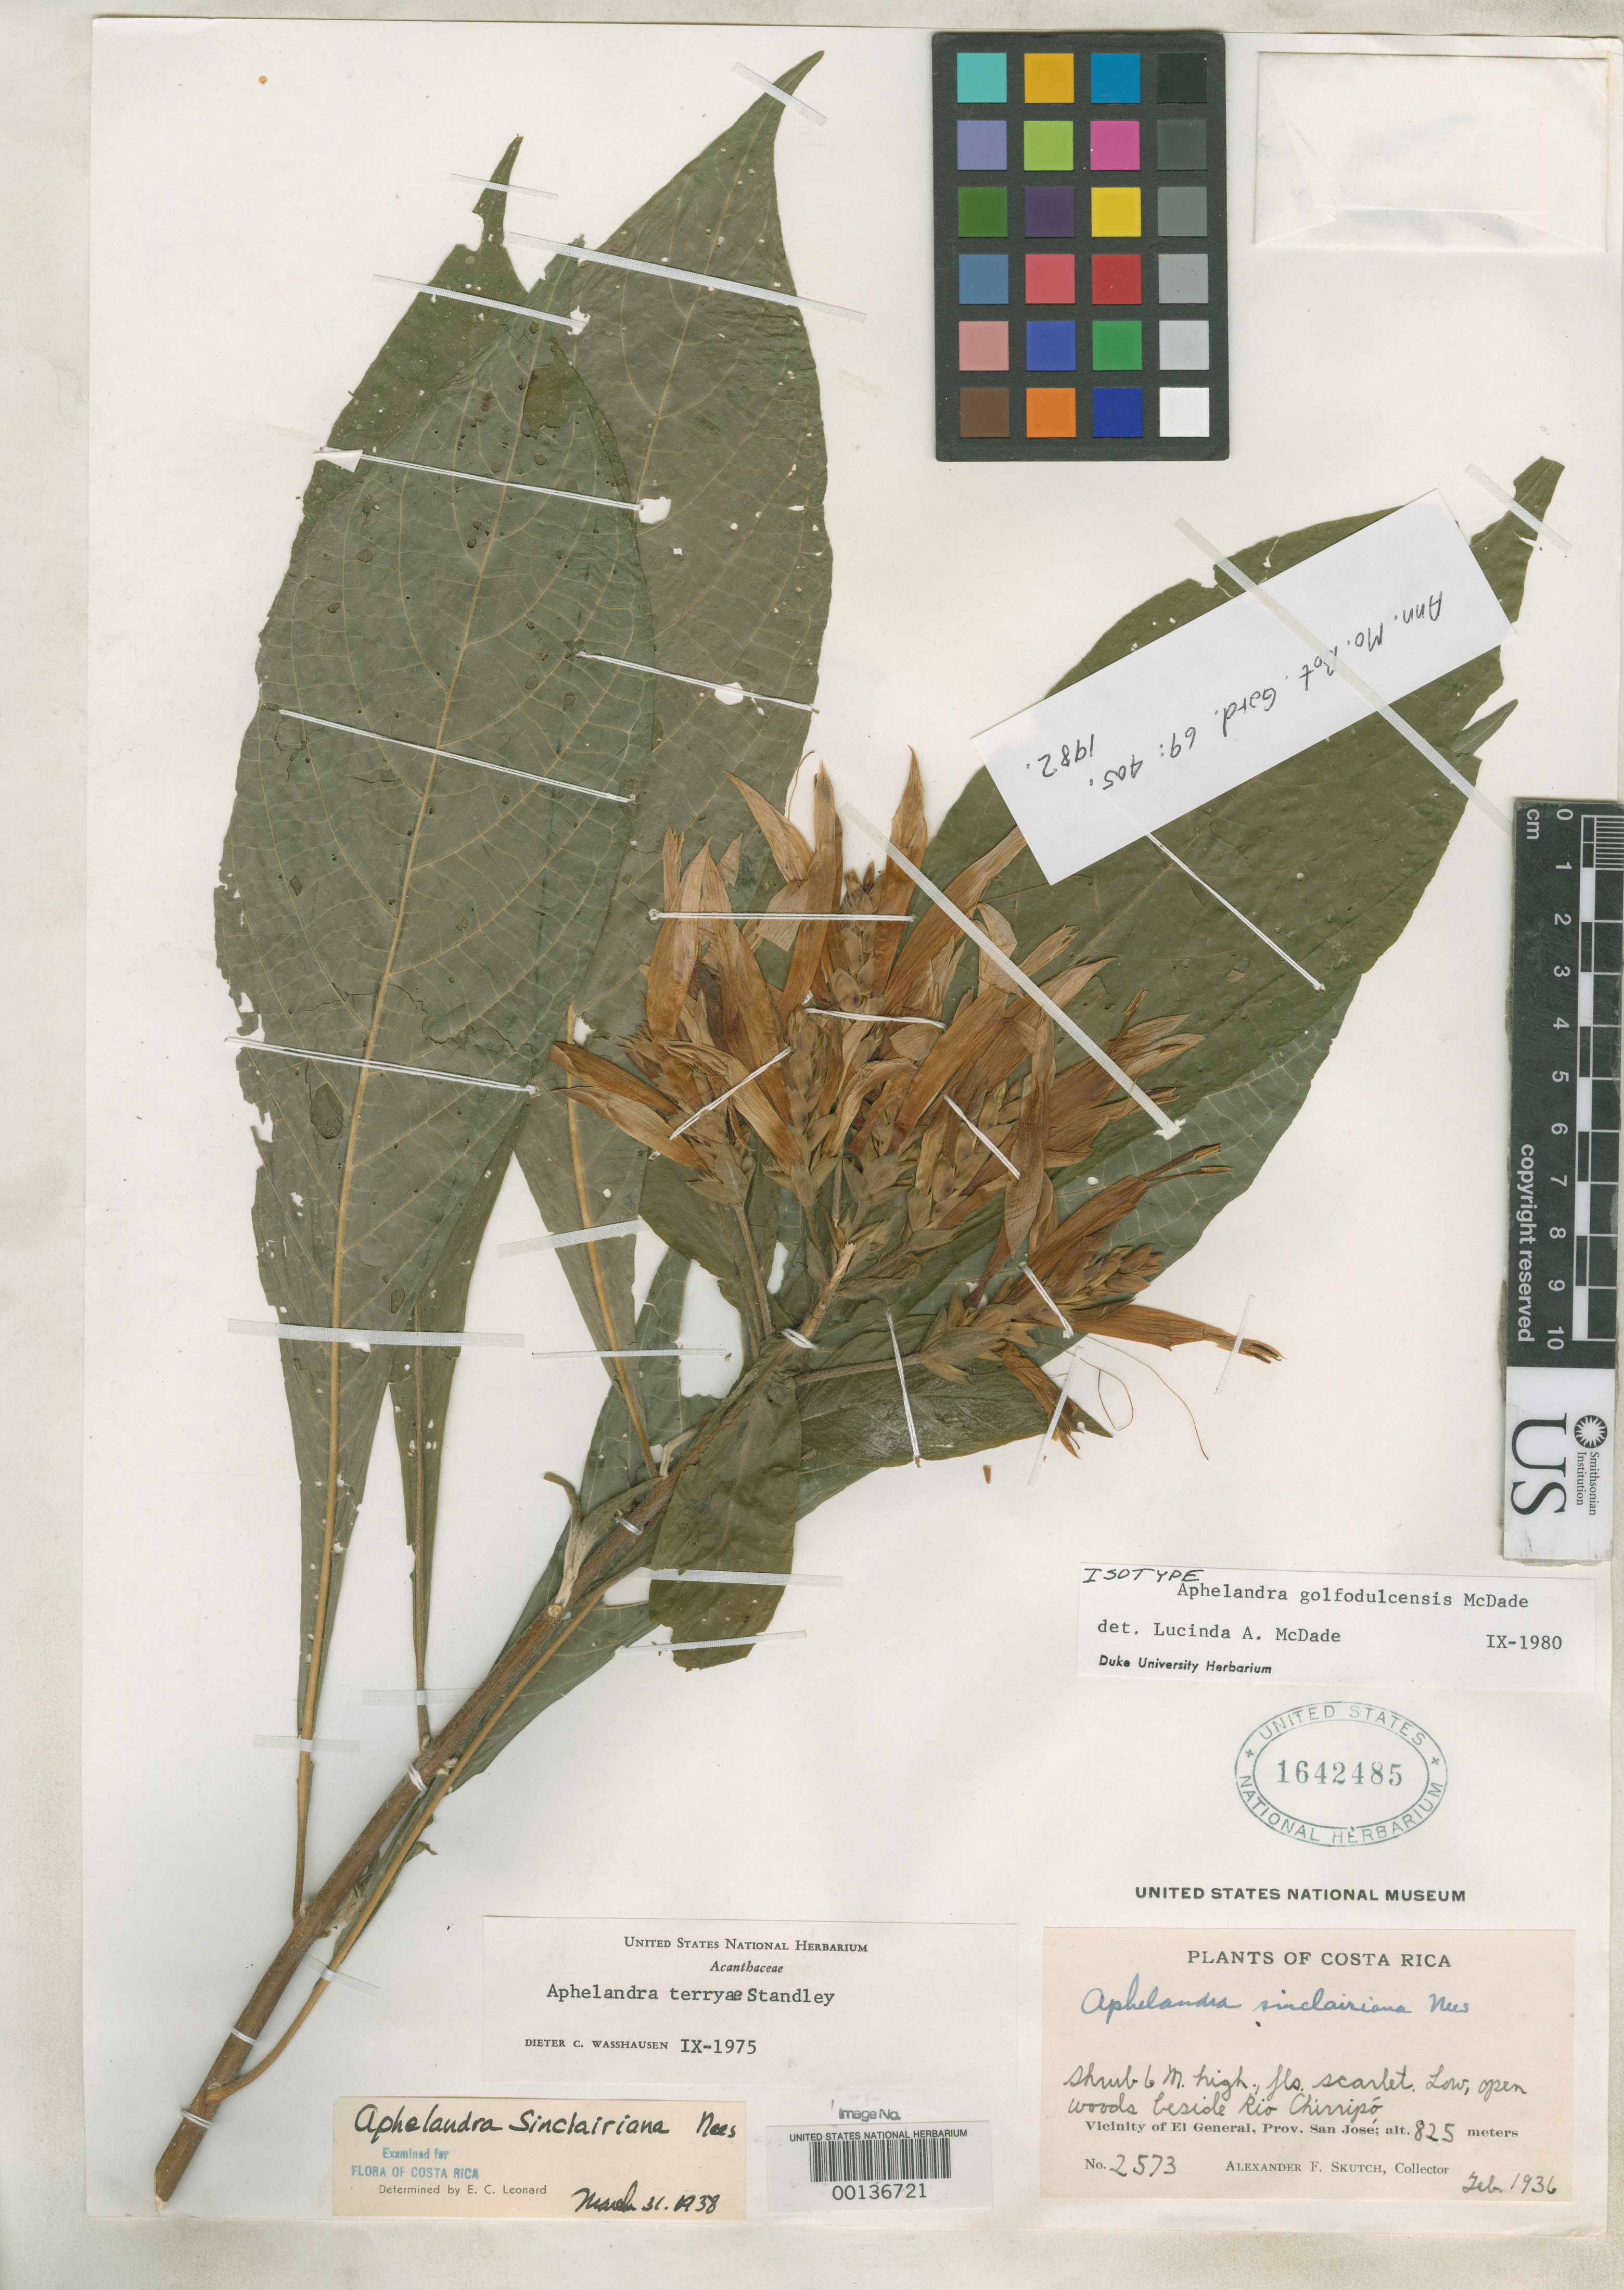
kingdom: Plantae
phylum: Tracheophyta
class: Magnoliopsida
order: Lamiales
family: Acanthaceae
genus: Aphelandra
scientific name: Aphelandra golfodulcensis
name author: McDade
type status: Isotype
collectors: A. F. Skutch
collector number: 2573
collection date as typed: Feb 1936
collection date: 1936-02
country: Costa Rica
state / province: San José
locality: Vicinity of El General, Rio Chirripo.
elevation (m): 825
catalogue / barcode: US 1642485